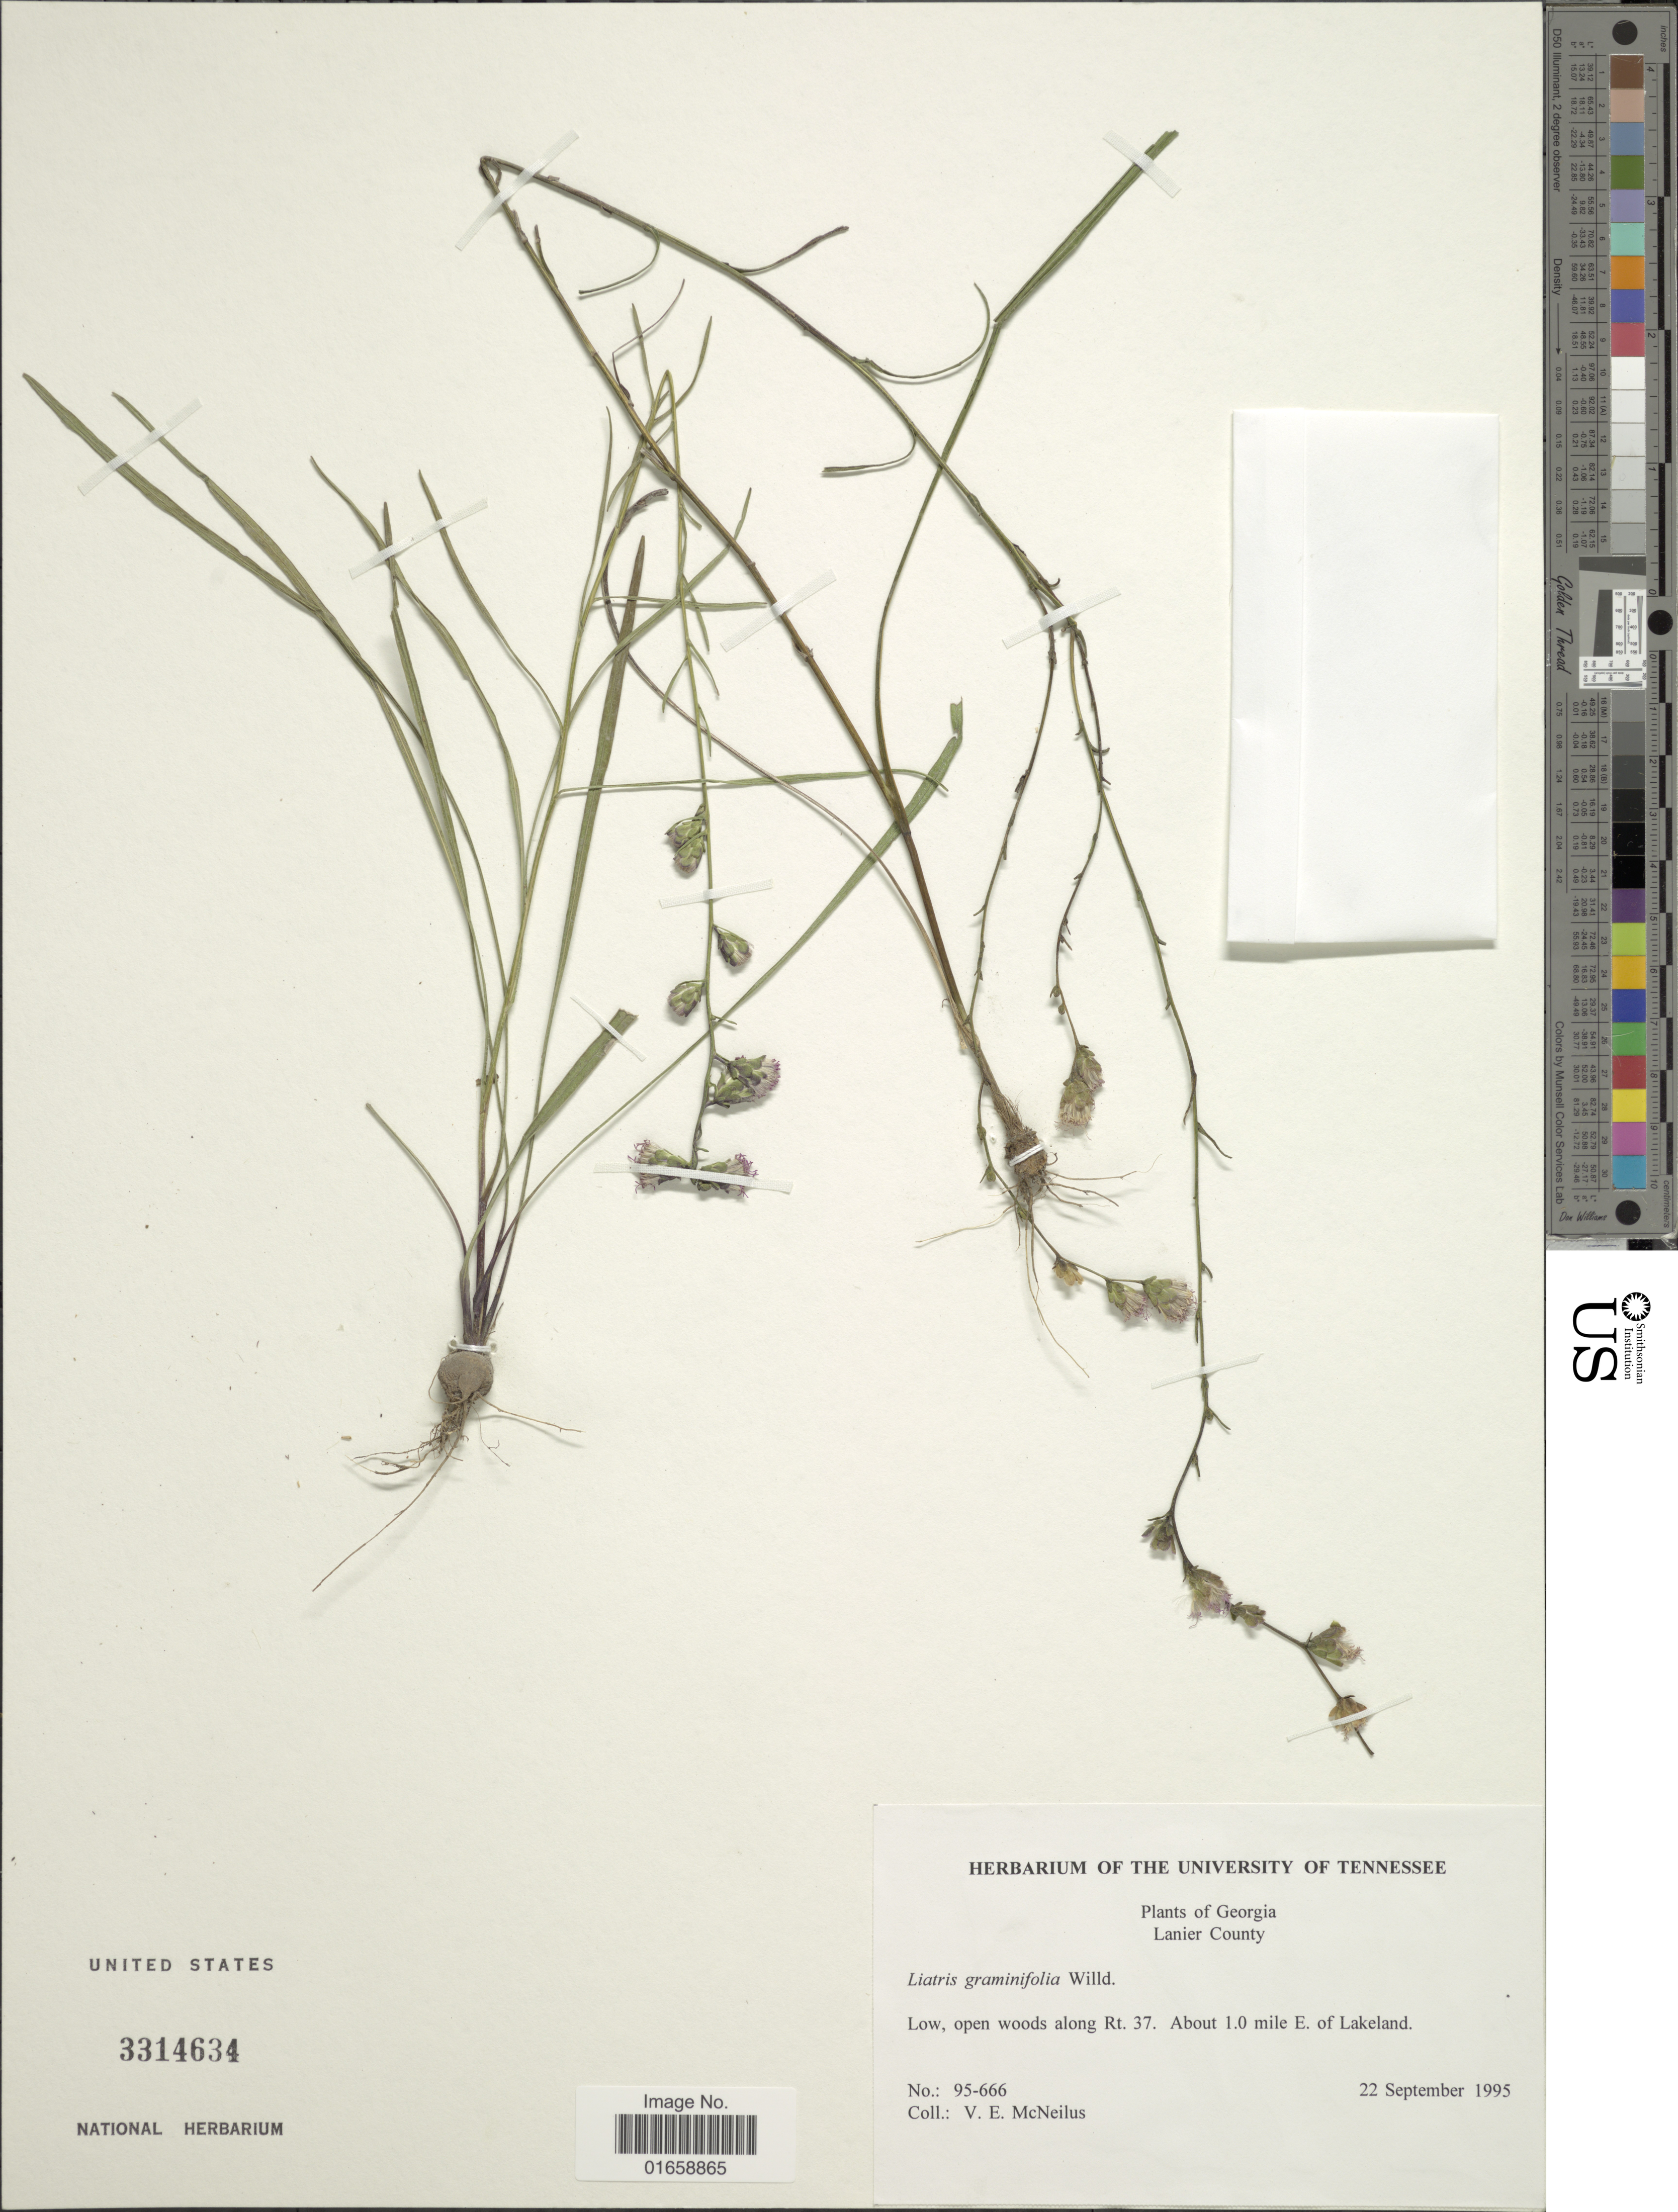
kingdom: Plantae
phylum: Tracheophyta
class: Magnoliopsida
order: Asterales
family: Asteraceae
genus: Liatris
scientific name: Liatris pilosa var. graminifolia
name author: Willd.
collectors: V. Mcneilus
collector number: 95-666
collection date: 1995-09-22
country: United States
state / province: Georgia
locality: Lanier County, Low open woods along Rt. 37. About 1.0 mile E. of Lakeland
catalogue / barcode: US 3314634